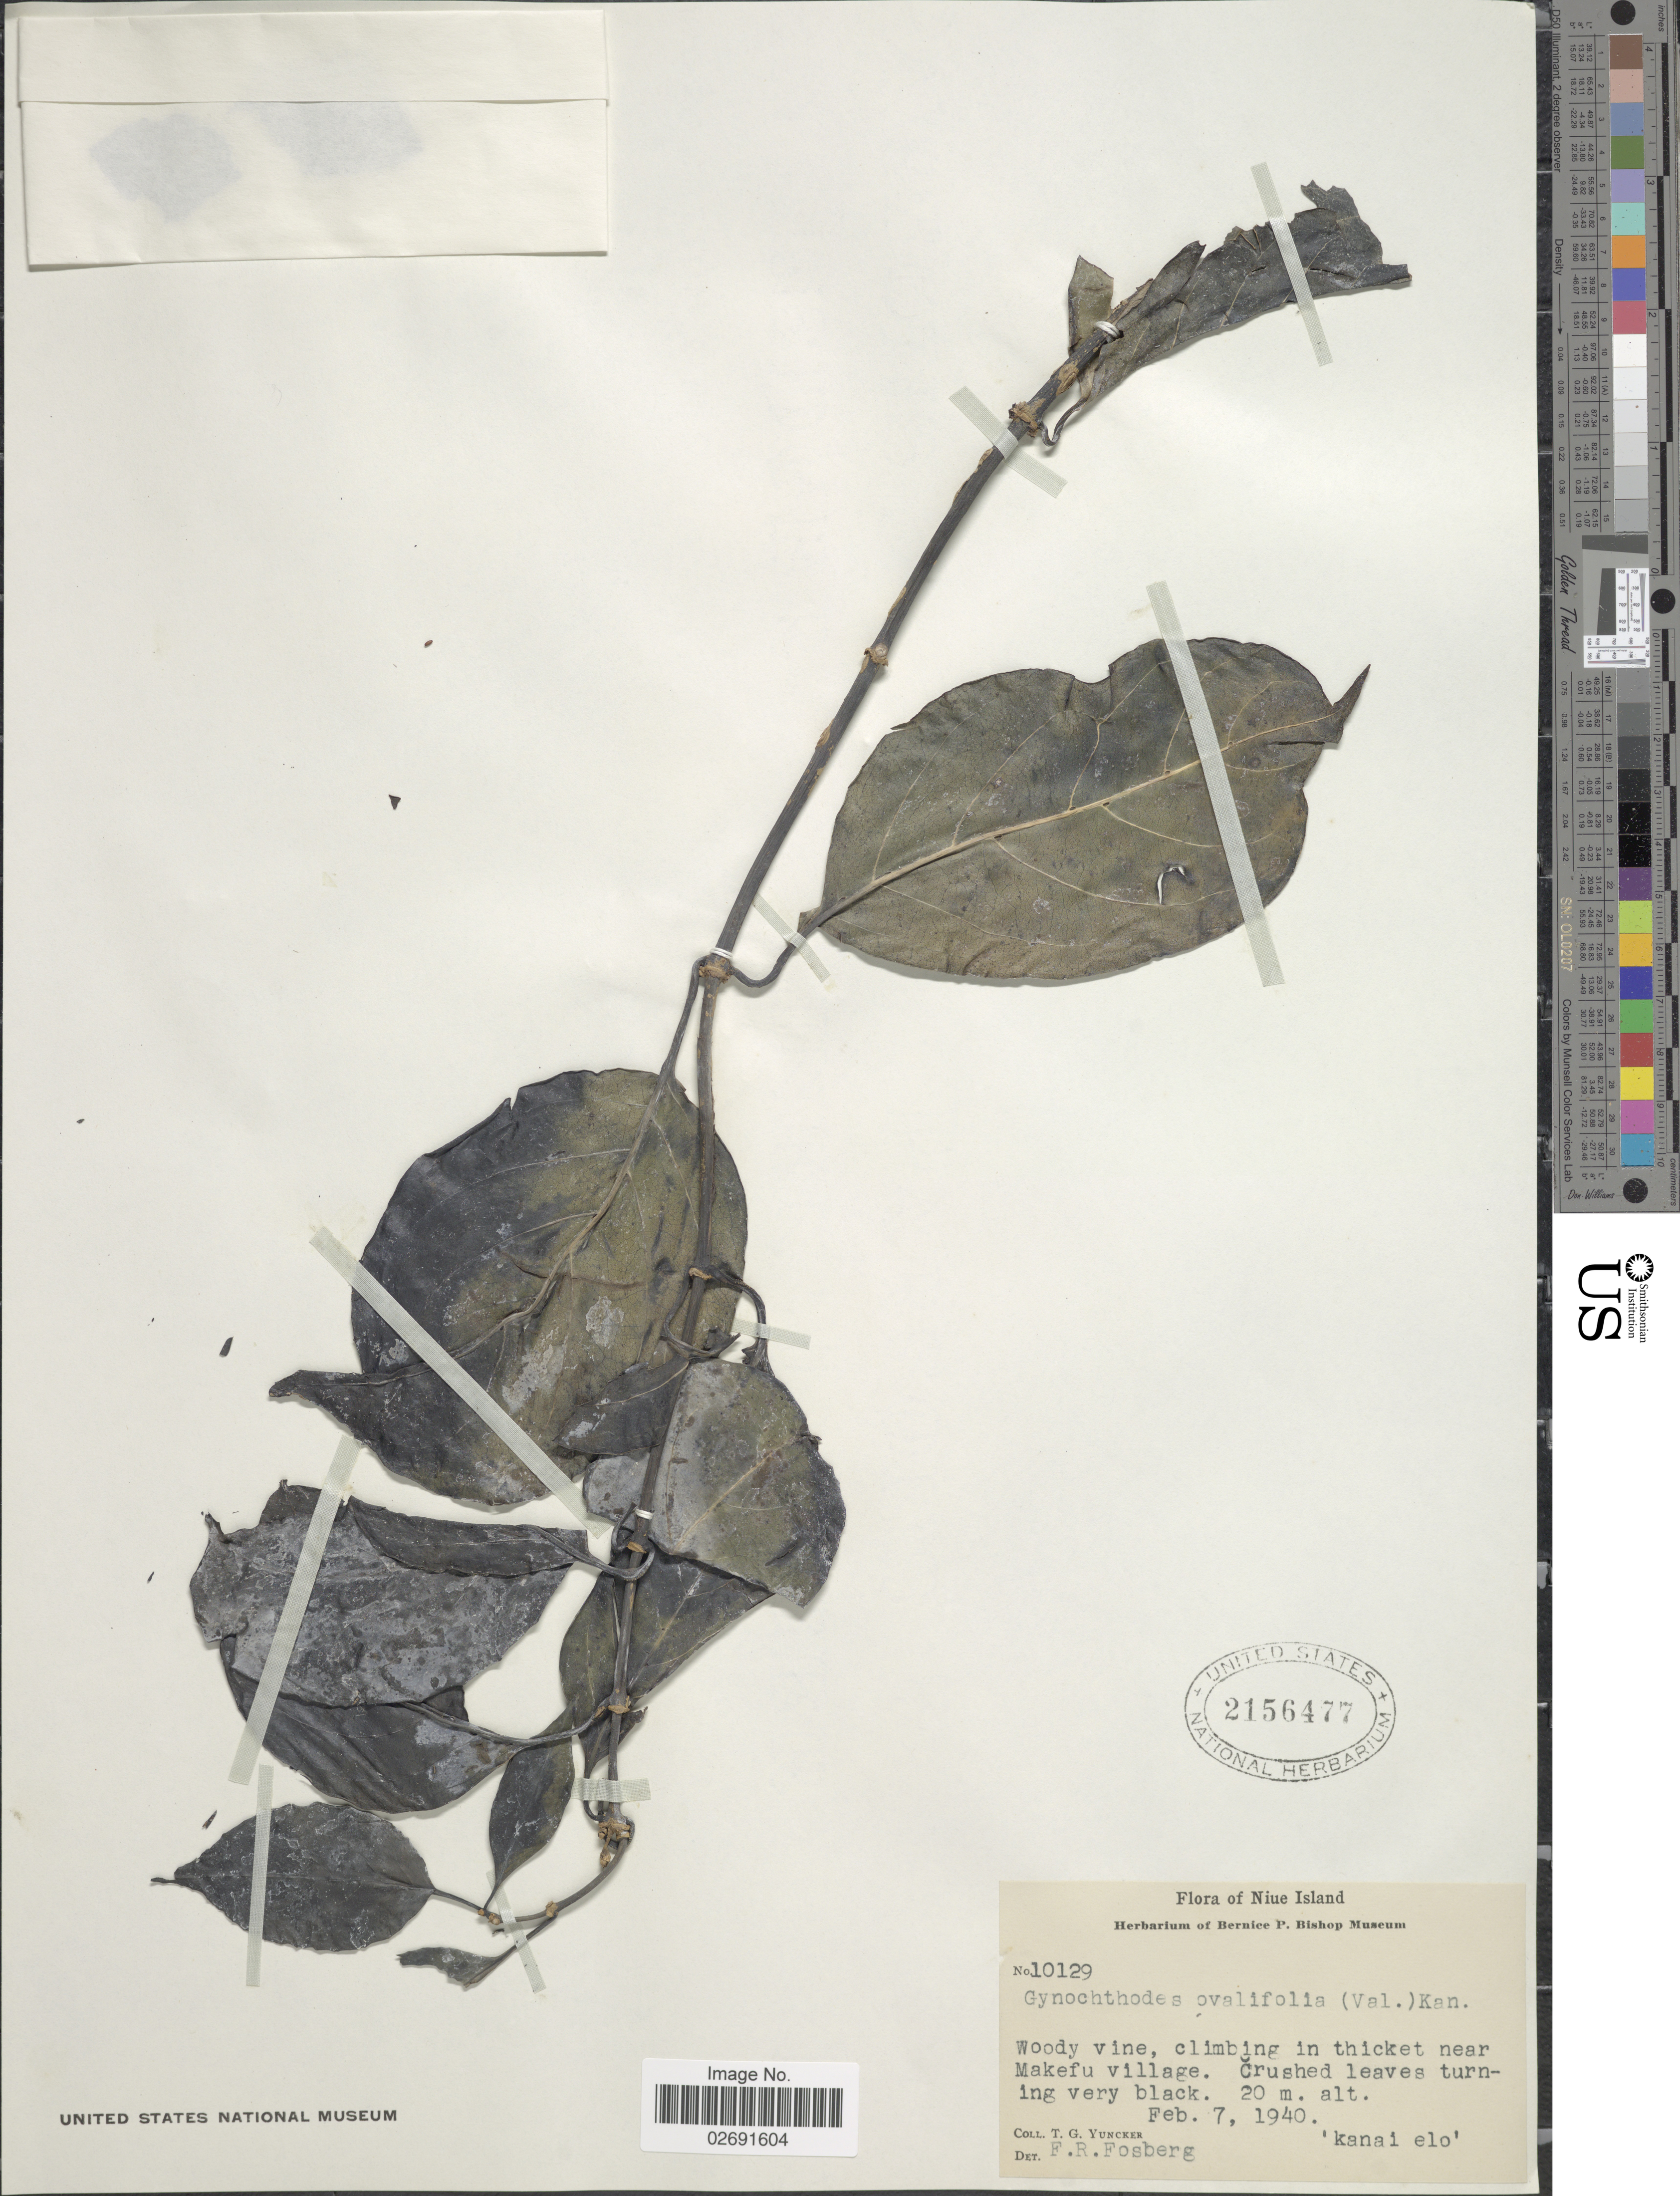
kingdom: Plantae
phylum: Tracheophyta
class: Magnoliopsida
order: Gentianales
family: Rubiaceae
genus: Gynochthodes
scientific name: Gynochthodes epiphytica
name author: (Rech. f.) A.C. Sm. & S.P. Darwin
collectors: T. G. Yuncker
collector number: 10129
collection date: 1940-02-07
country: Niue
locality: Niue Island, climbing in thicket near Makefu village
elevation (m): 20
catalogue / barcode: US 2156477